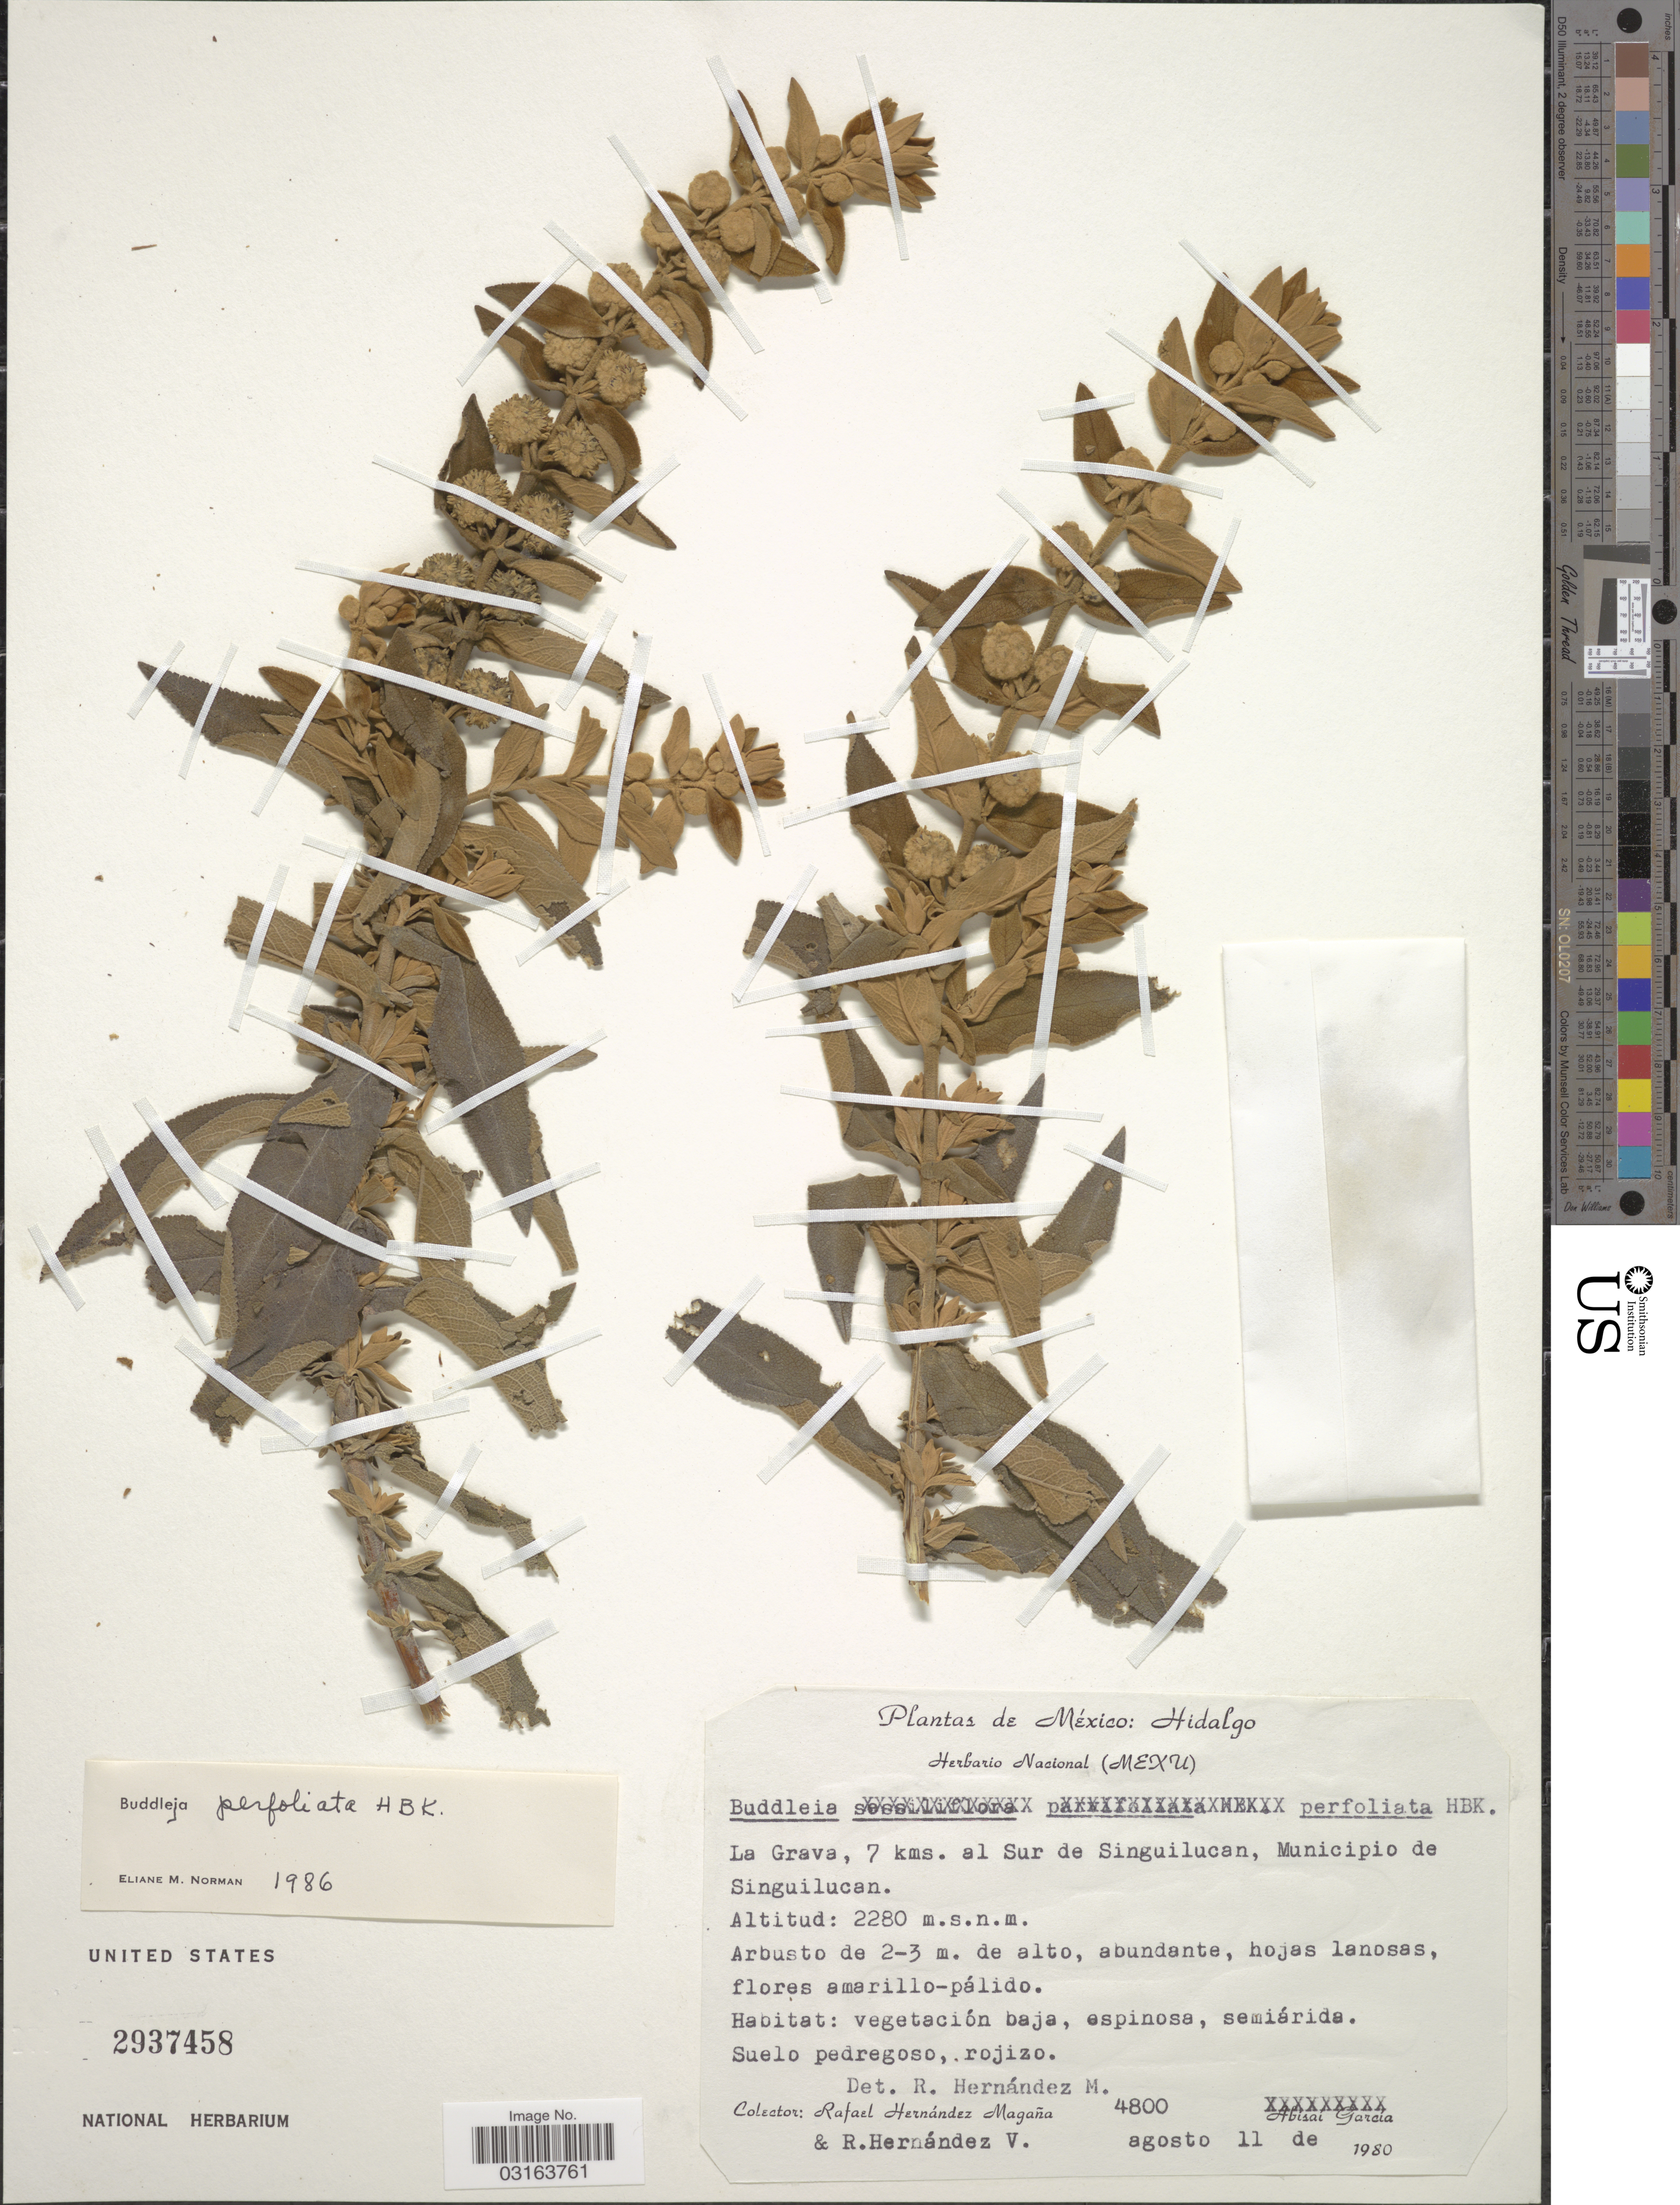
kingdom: Plantae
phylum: Tracheophyta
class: Magnoliopsida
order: Lamiales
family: Scrophulariaceae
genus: Buddleja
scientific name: Buddleja perfoliata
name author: Kunth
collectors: R. Hernández-M. & R. Hernandez V.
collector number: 4800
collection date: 1980-08-11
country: Mexico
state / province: Hidalgo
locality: La Grava, 7 kms. al Sur de Singuilucan, Municipio de Singuilucan.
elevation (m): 2280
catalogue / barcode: US 2937458